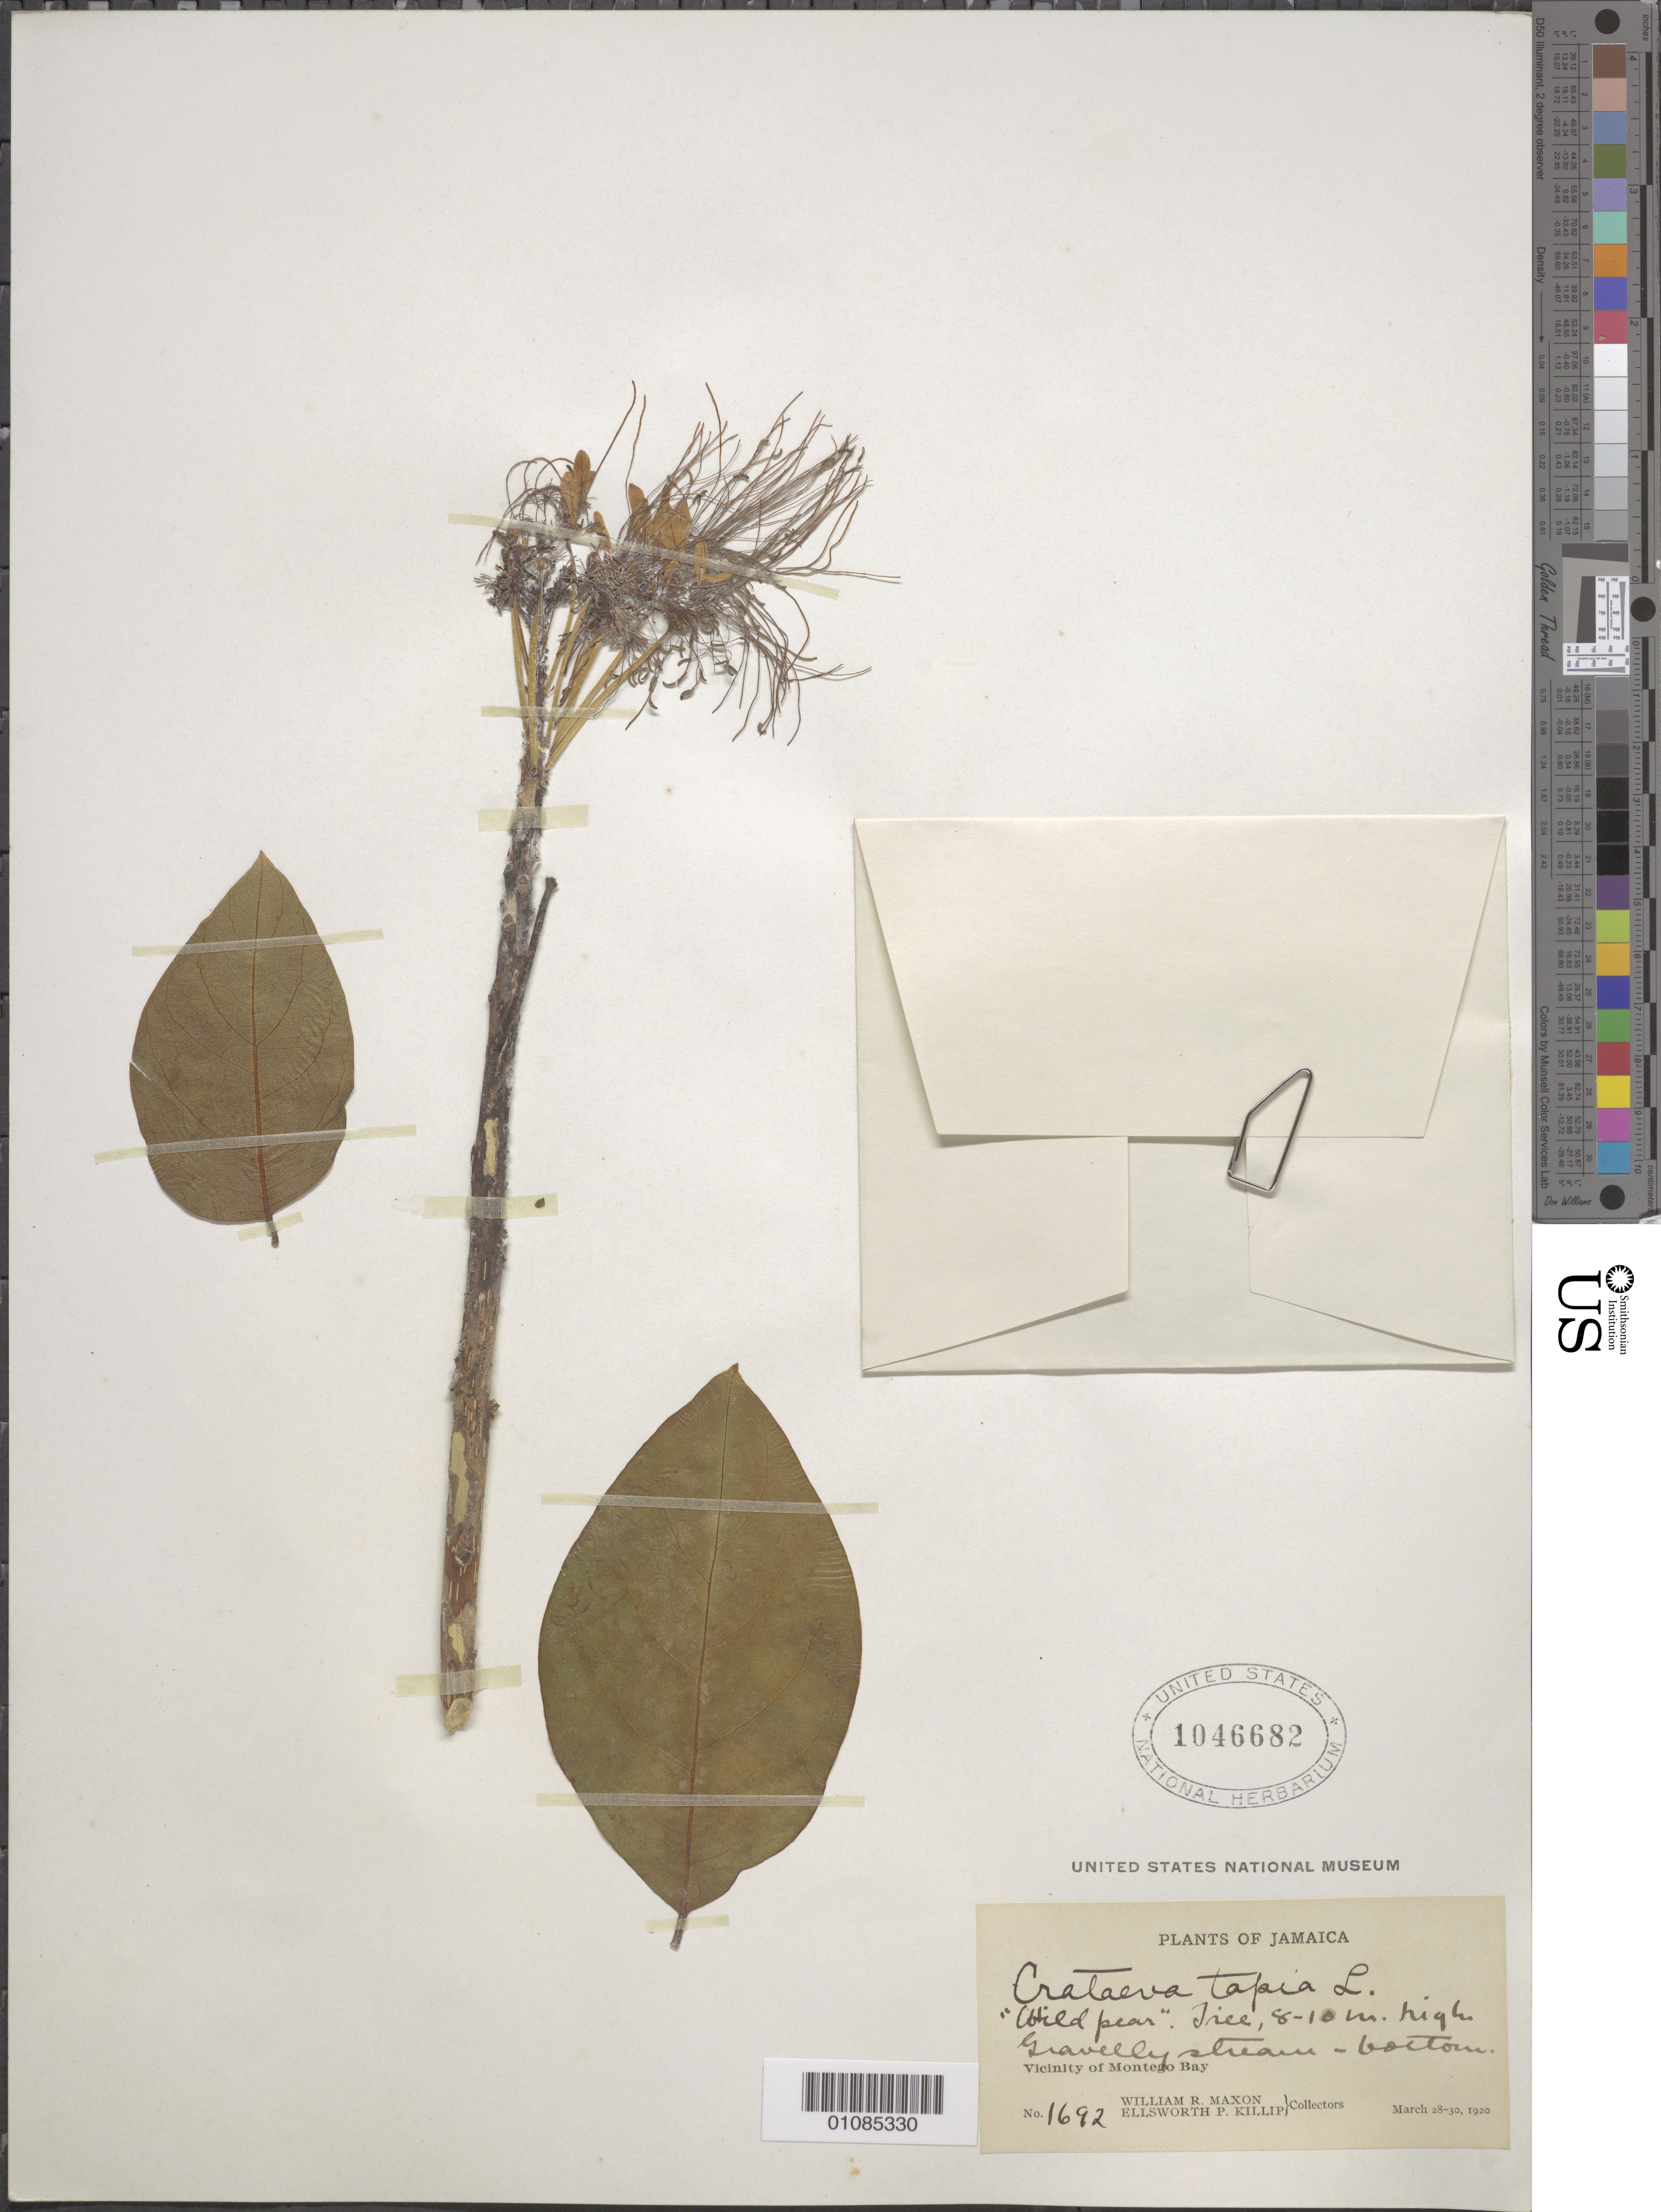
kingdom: Plantae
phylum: Tracheophyta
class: Magnoliopsida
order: Brassicales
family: Capparaceae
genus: Crateva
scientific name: Crateva tapia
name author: L.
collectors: W. R. Maxon & E. P. Killip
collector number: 1692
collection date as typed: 28 Mar 1920 to 30 Mar 1920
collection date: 1920-03-28/1920-03-30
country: Jamaica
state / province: Saint James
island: Jamaica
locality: Vicinity of Montego Bay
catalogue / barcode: US 1046682